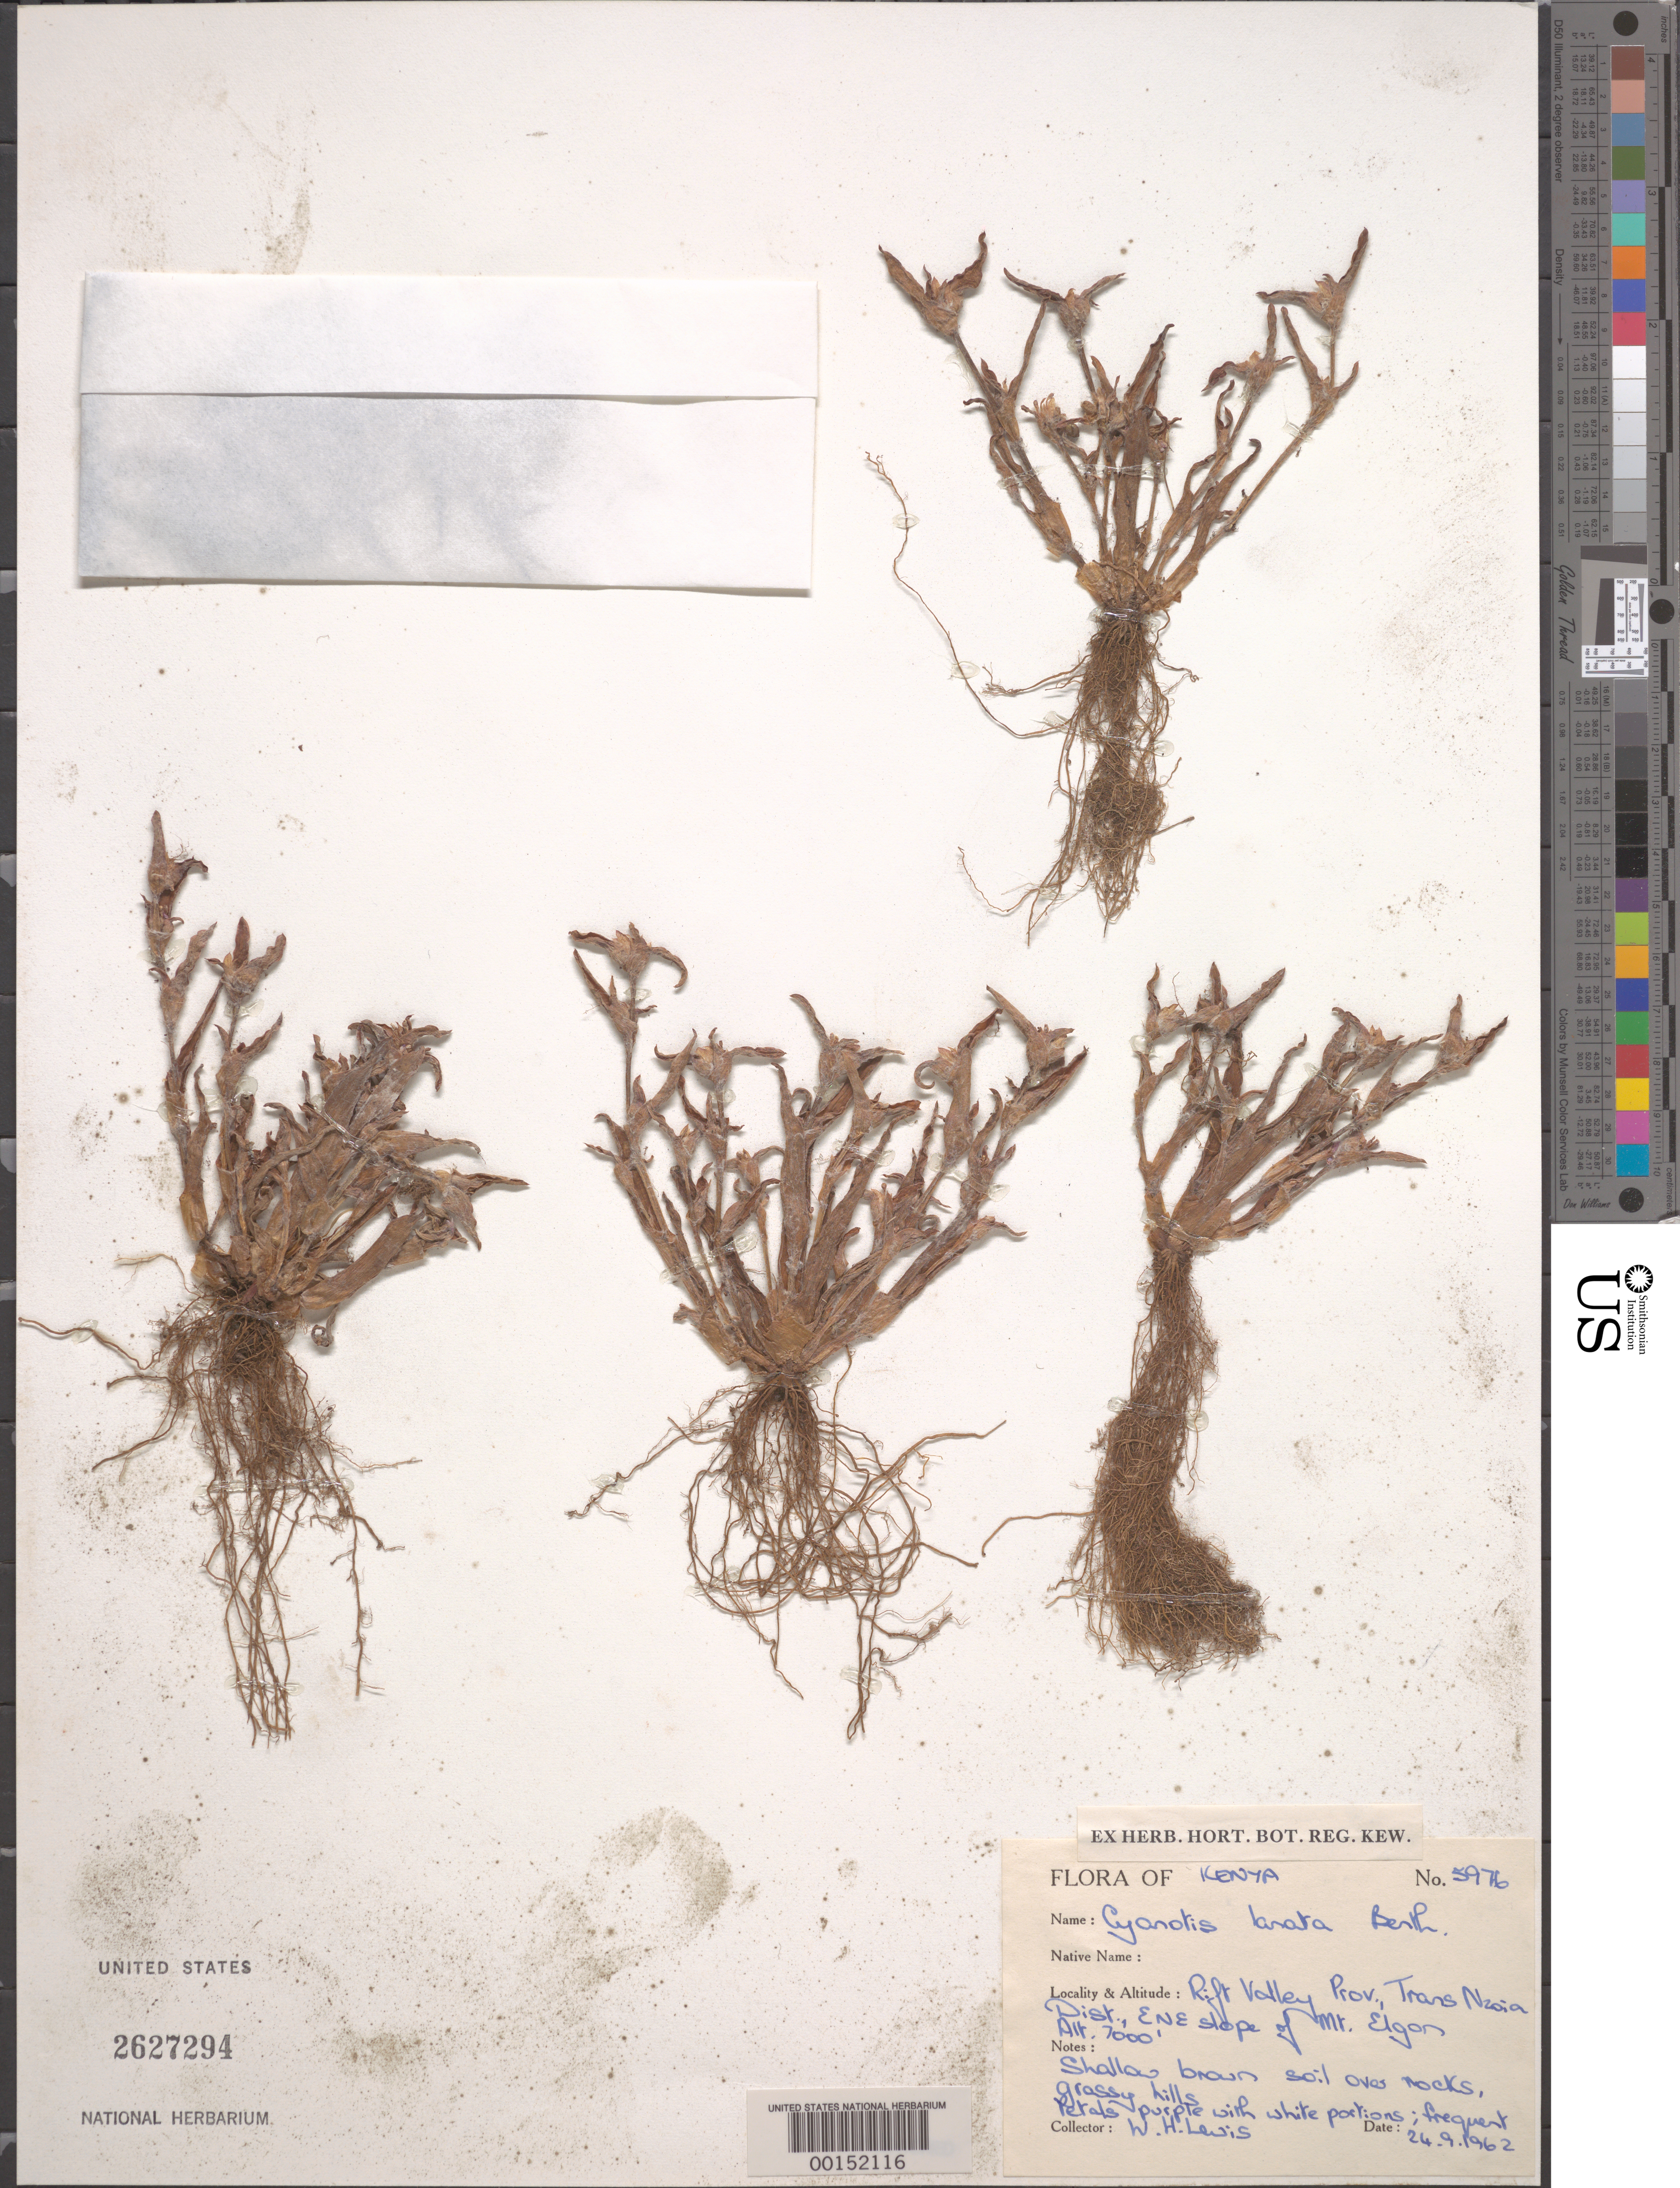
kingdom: Plantae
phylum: Tracheophyta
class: Liliopsida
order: Commelinales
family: Commelinaceae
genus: Cyanotis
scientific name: Cyanotis lanata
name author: Benth.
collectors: W. H. Lewis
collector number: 5976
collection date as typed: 24 Sep 1962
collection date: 1962-09-24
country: Kenya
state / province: Trans Nzoia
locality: Mt. elgon, ene slope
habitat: Shallow brown soil over rock, grassy hills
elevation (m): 2135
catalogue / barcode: US 2627294